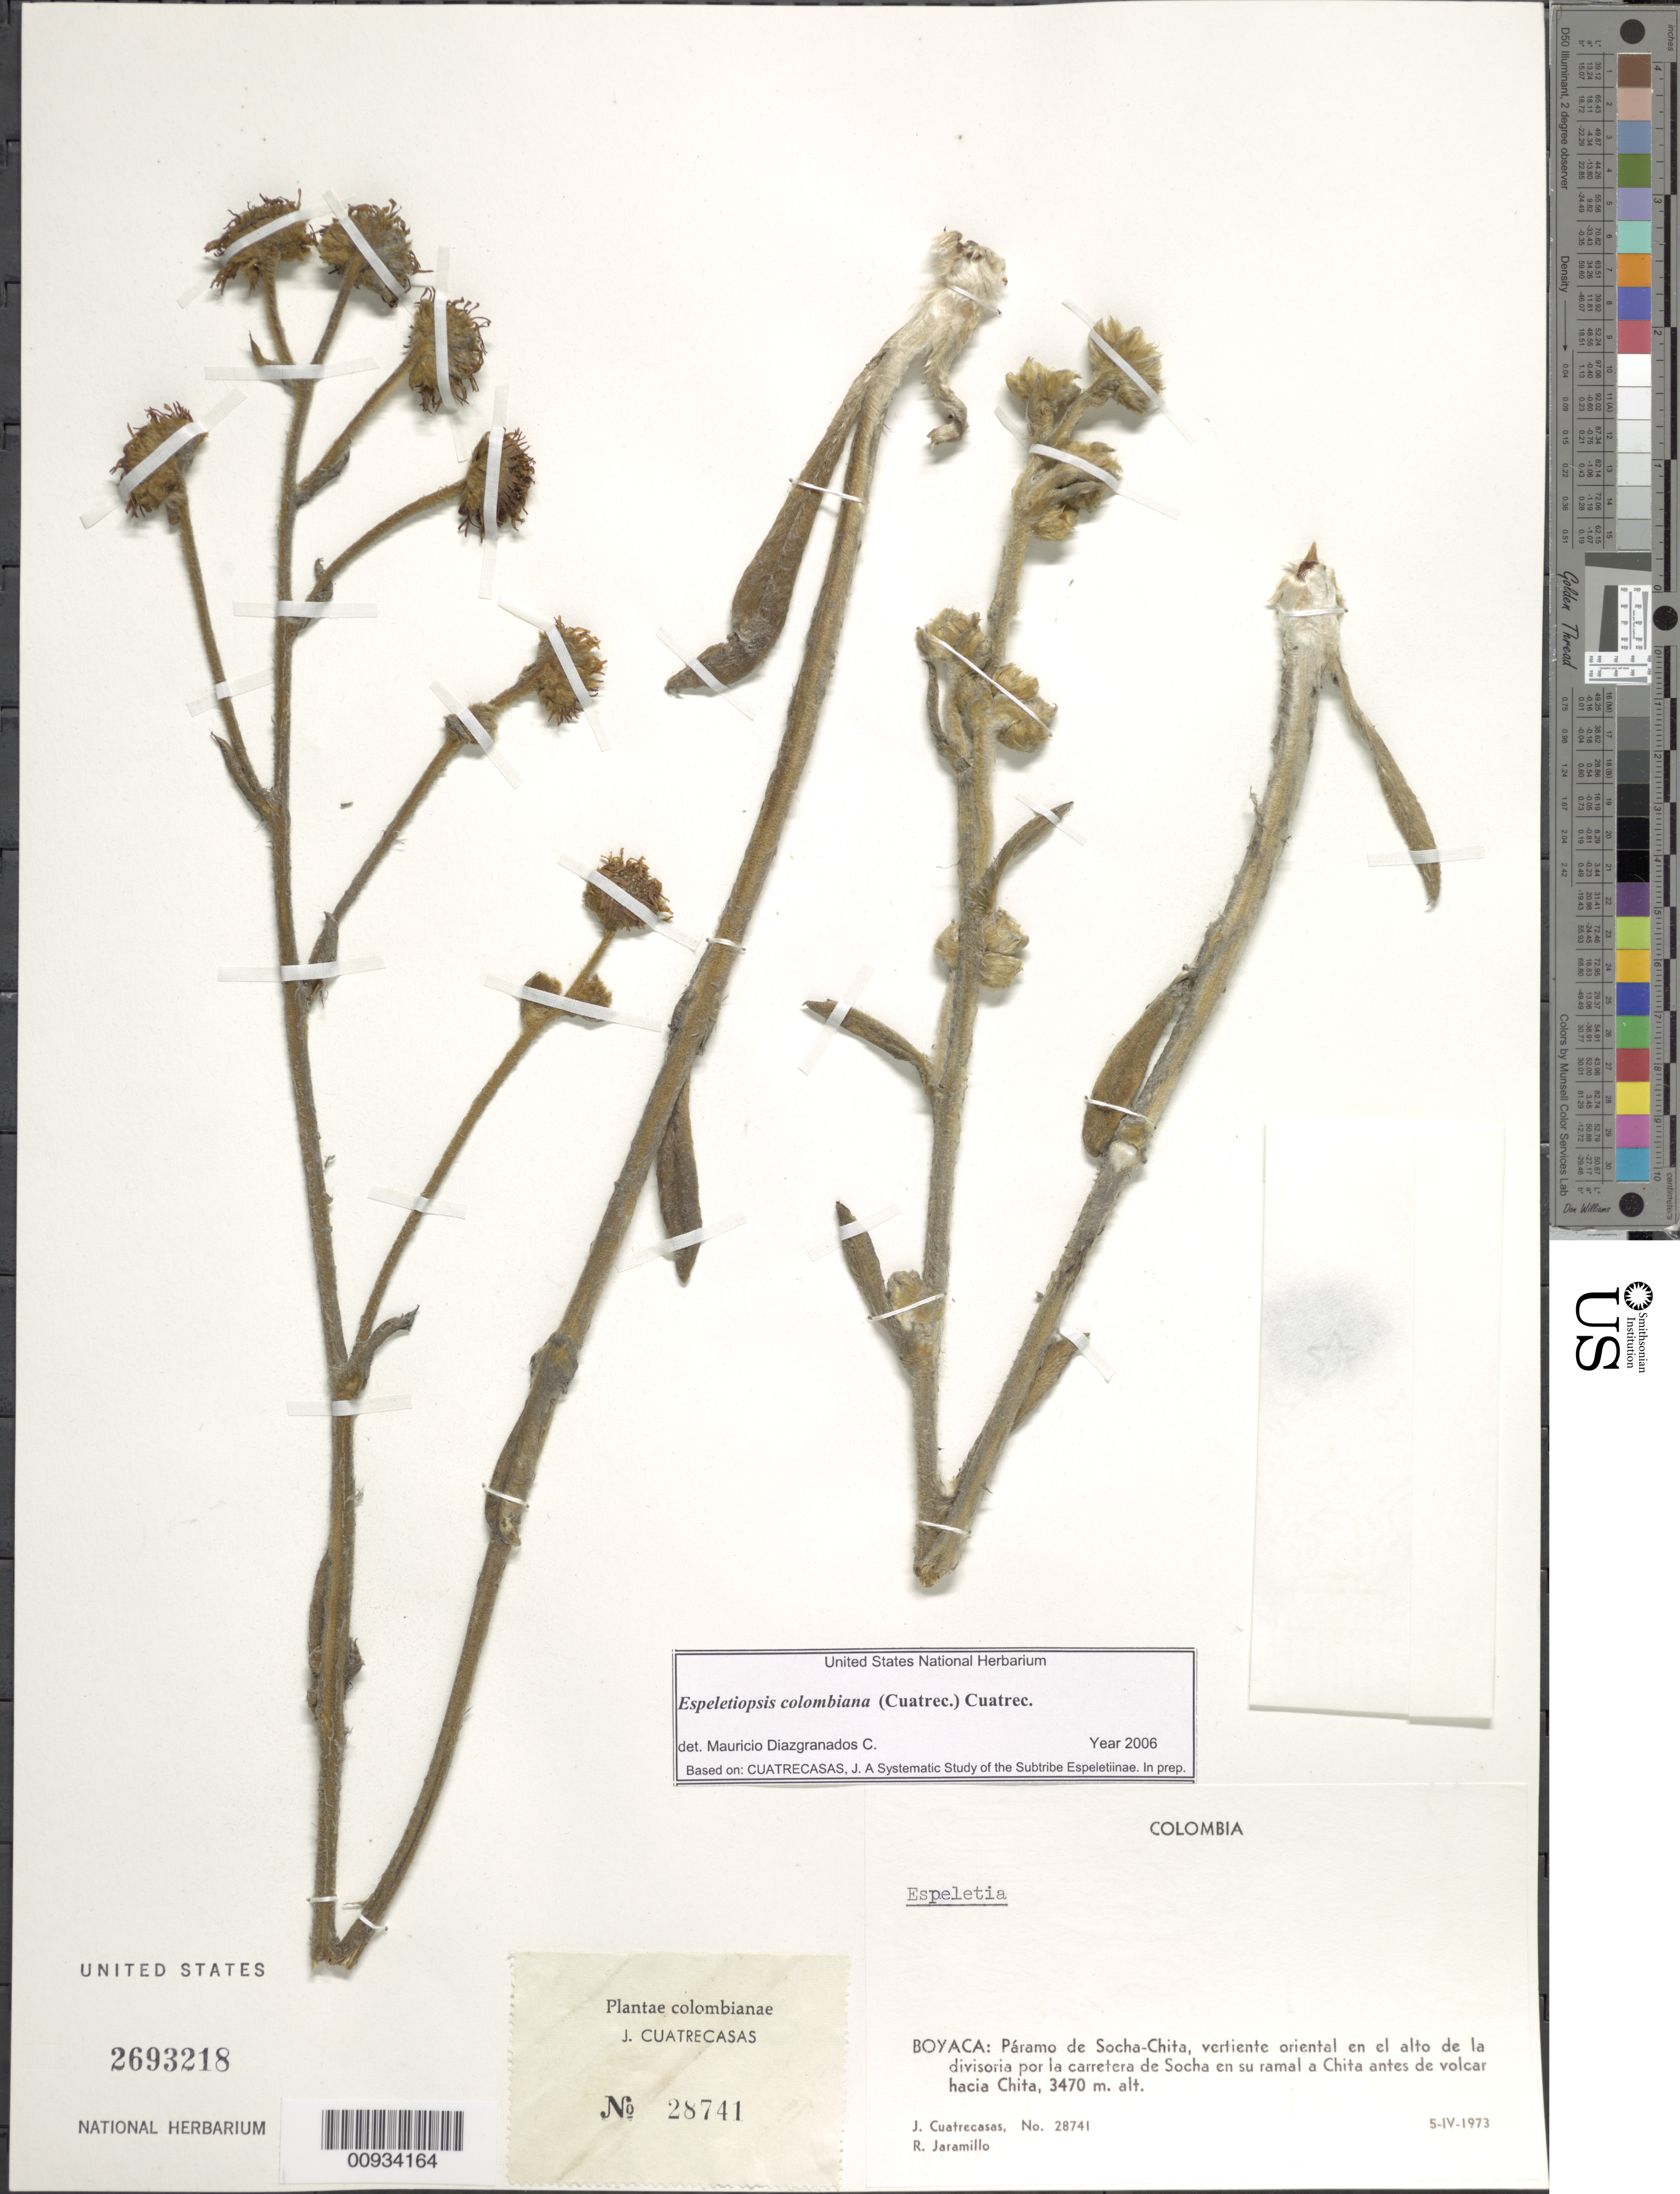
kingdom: Plantae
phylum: Tracheophyta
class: Magnoliopsida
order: Asterales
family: Asteraceae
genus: Espeletiopsis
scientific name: Espeletiopsis colombiana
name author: (Cuatrec.) Cuatrec.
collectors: J. Cuatrecasas & R. Jaramillo M.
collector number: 28741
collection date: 1973-04-05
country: Colombia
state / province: Boyacá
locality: Paramo de Socha-Chita, vertiente oriental en el alto de la divisorio por la carretera de Socha en su ramal a Chita antes de volcar hacia Chita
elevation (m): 3470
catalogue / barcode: US 2693218